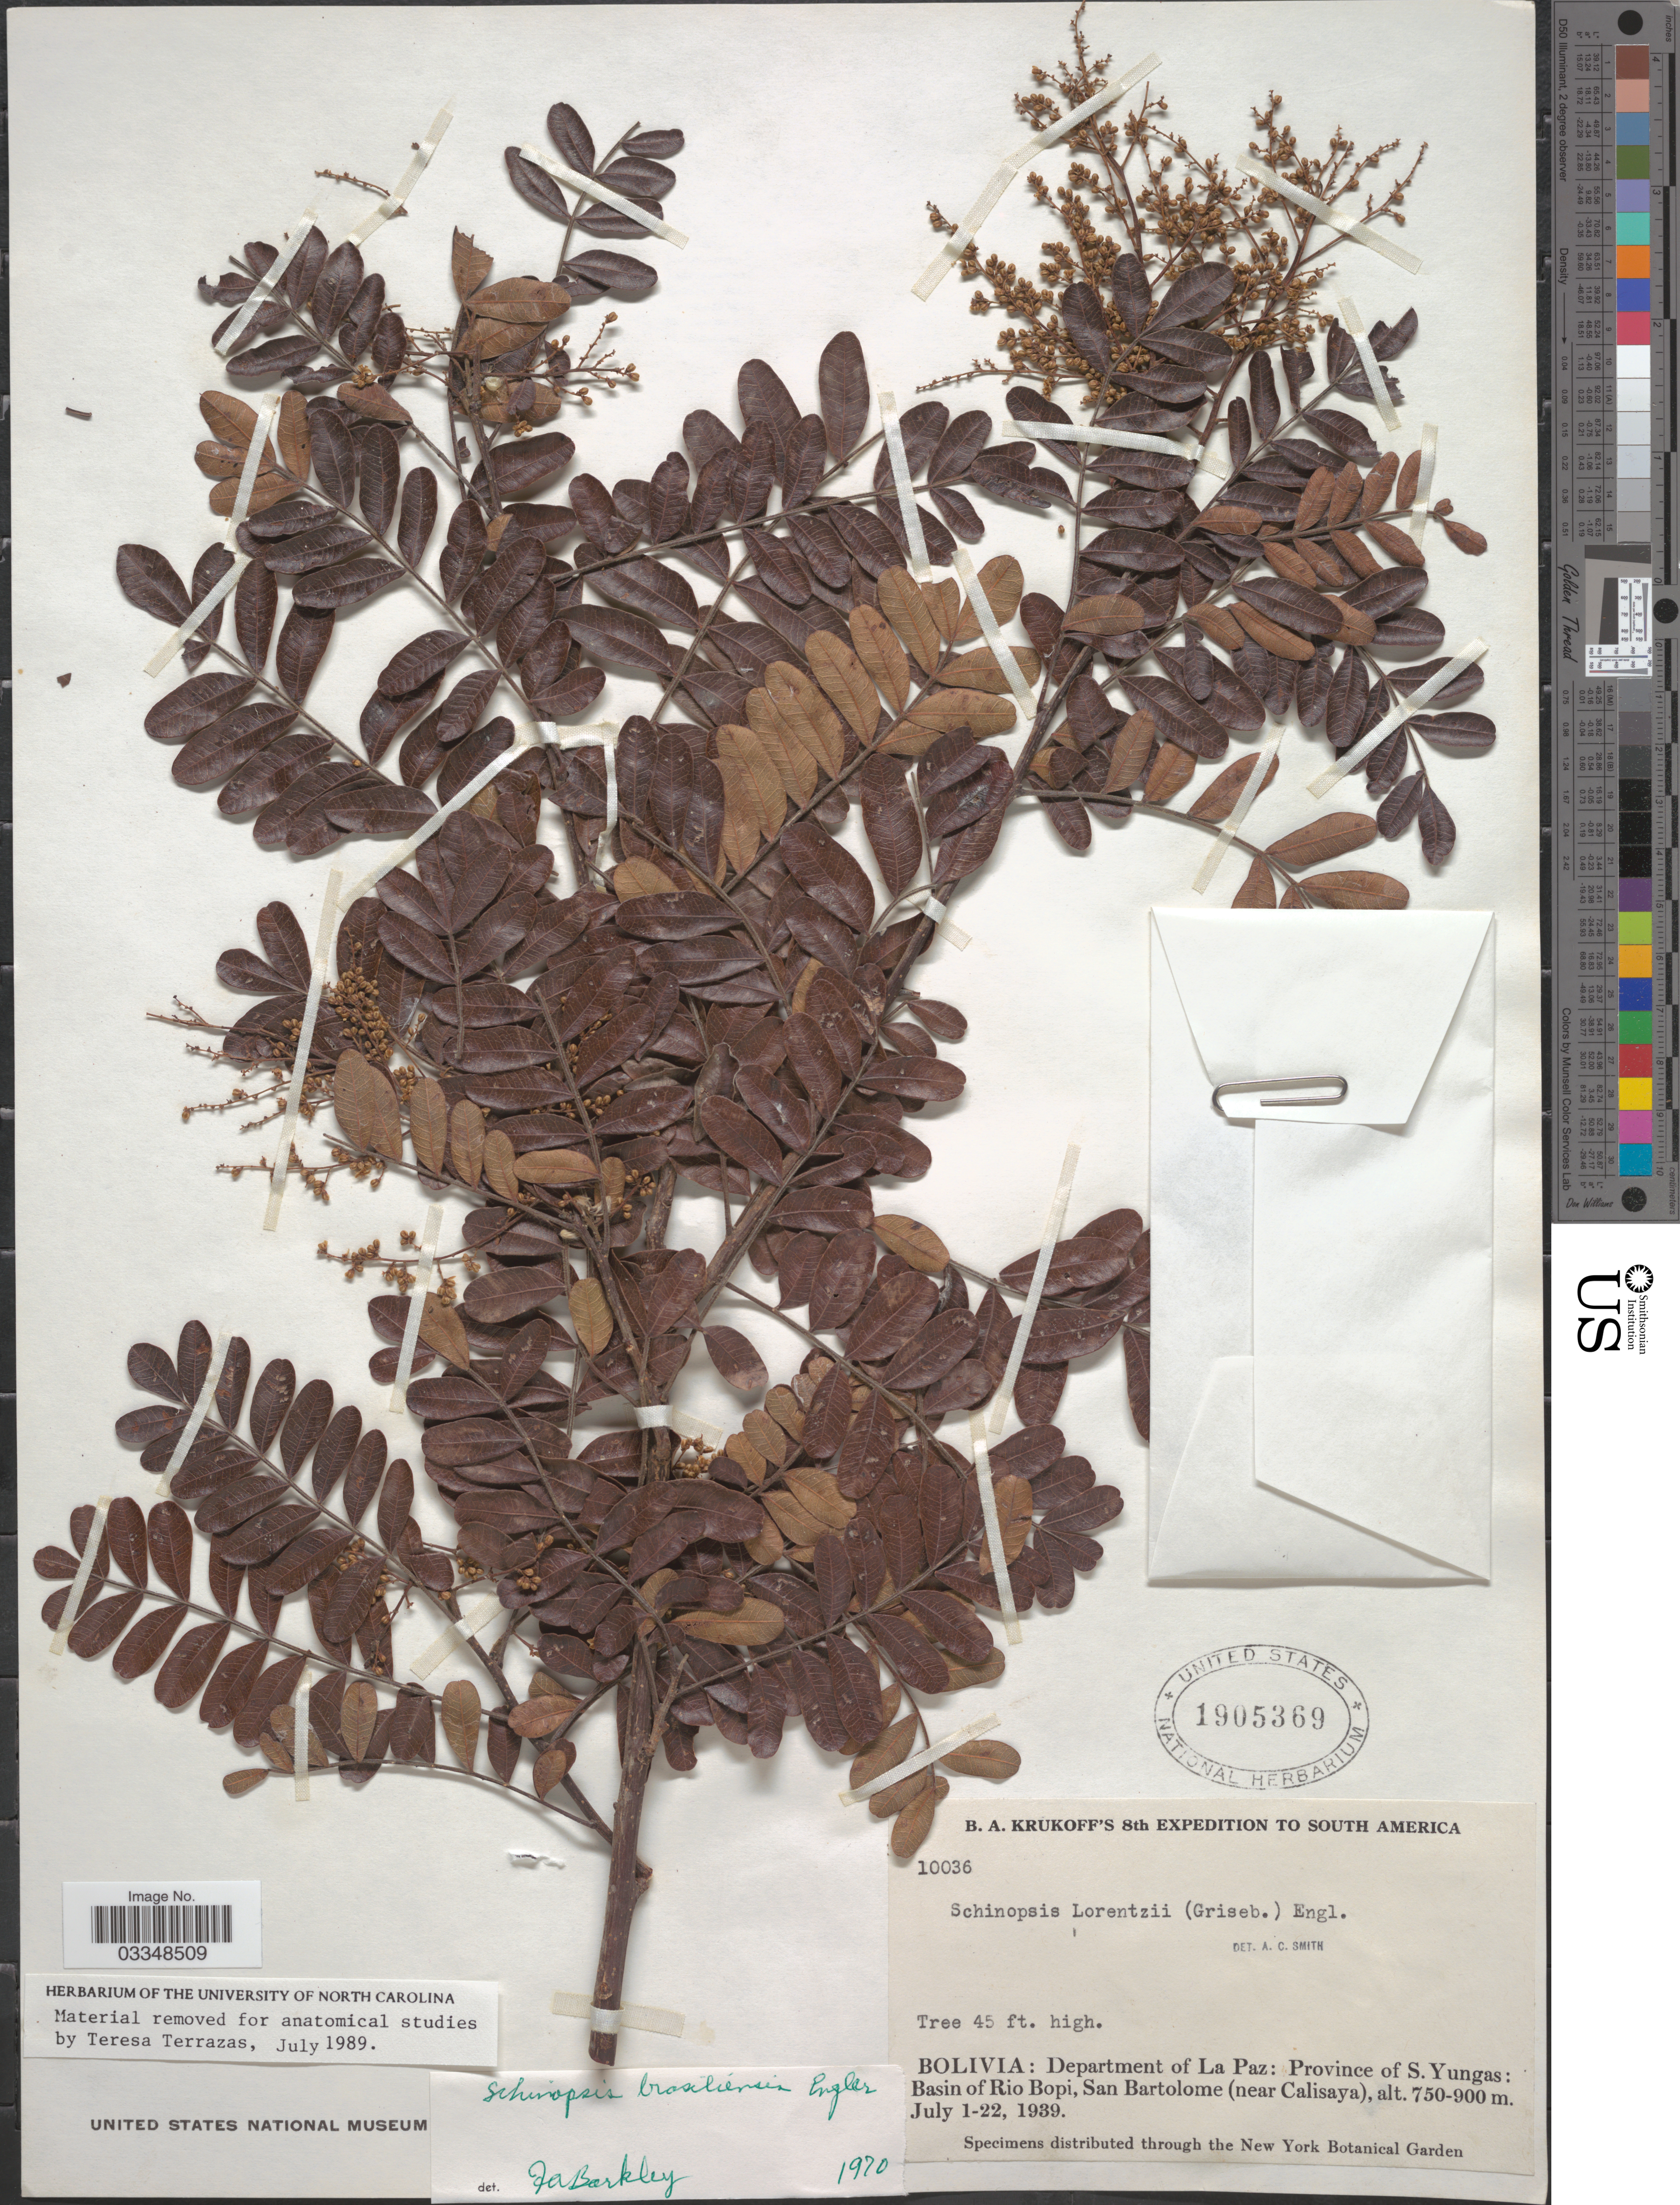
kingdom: Plantae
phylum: Tracheophyta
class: Magnoliopsida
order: Sapindales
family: Anacardiaceae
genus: Schinopsis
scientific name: Schinopsis brasiliensis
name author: Engl.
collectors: B. A. Krukoff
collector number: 10036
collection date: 1939-07-01/1939-07-22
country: Bolivia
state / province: La Paz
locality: Department of La Paz: Province of S. Yungas: Basin of Rio Bopi, San Bartolome (near Calisaya).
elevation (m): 750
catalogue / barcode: US 1905369